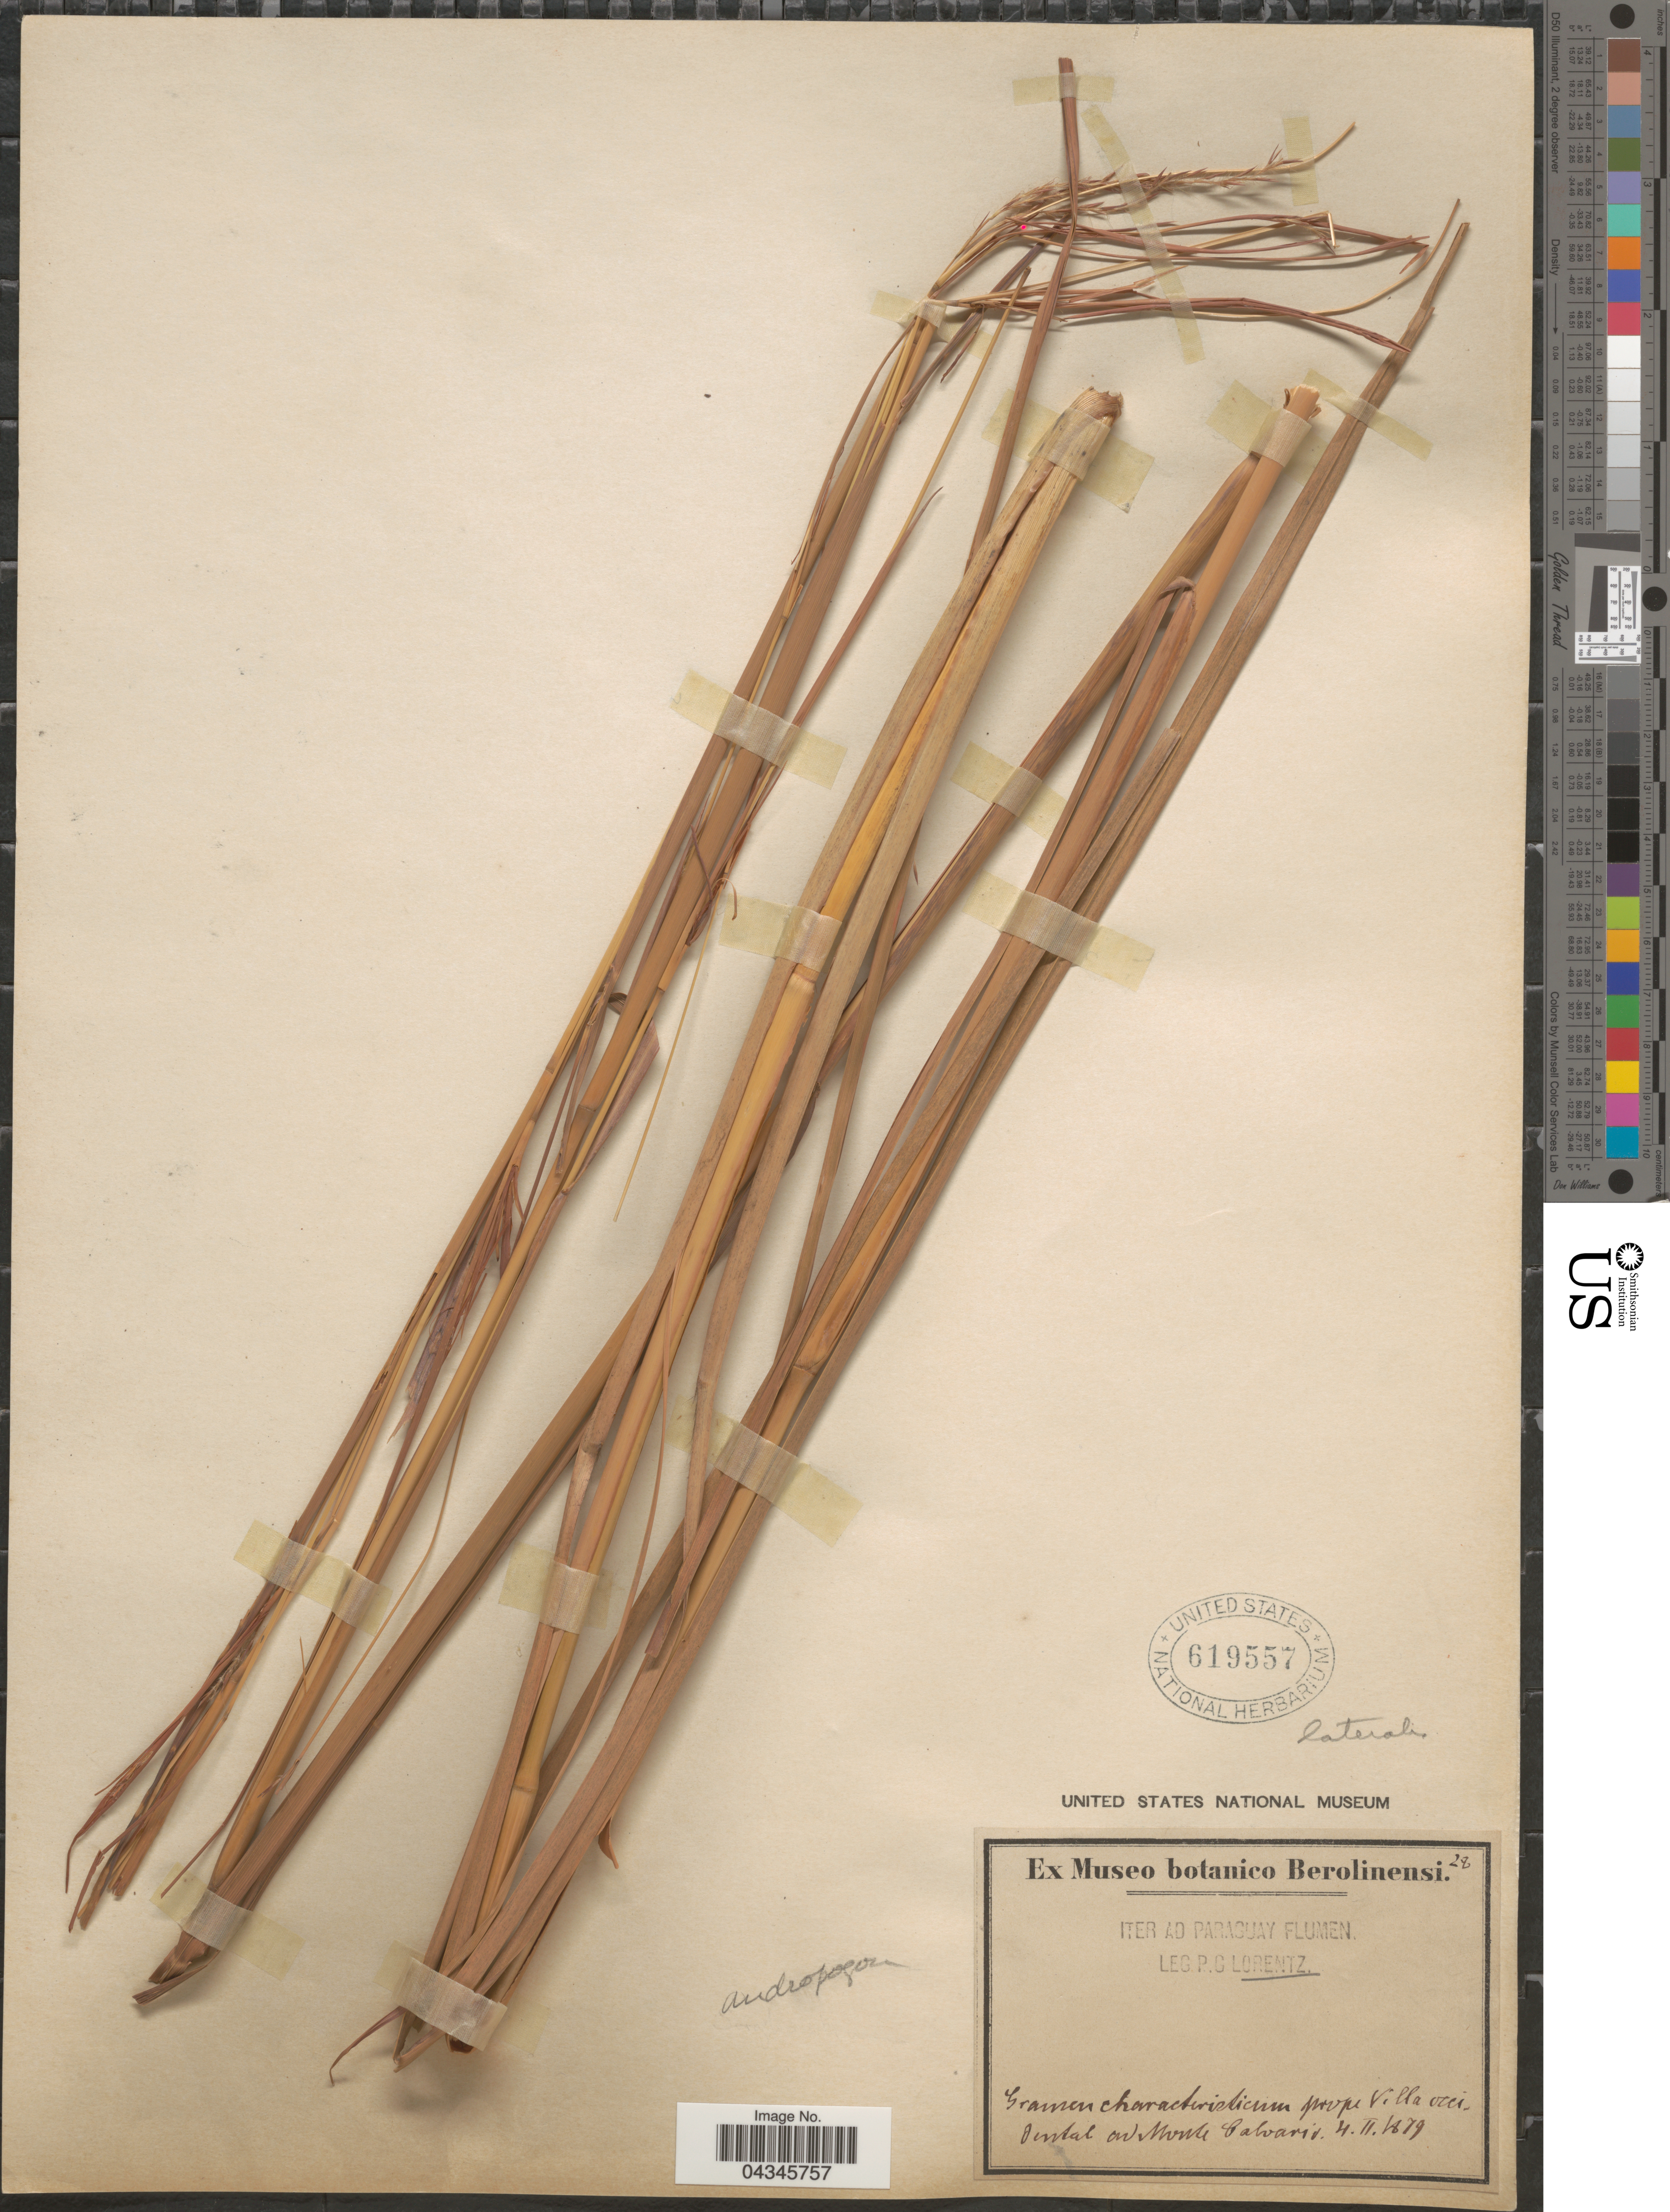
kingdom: Plantae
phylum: Tracheophyta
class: Liliopsida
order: Poales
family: Poaceae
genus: Andropogon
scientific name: Andropogon lateralis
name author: Nees in Mart.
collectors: P. G. Lorentz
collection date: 1879-02-04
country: Paraguay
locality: Iter ad Paraguay Flumen. Gramen charactiristicum prope Villa occidental on Monte Calvario.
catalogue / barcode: US 619557